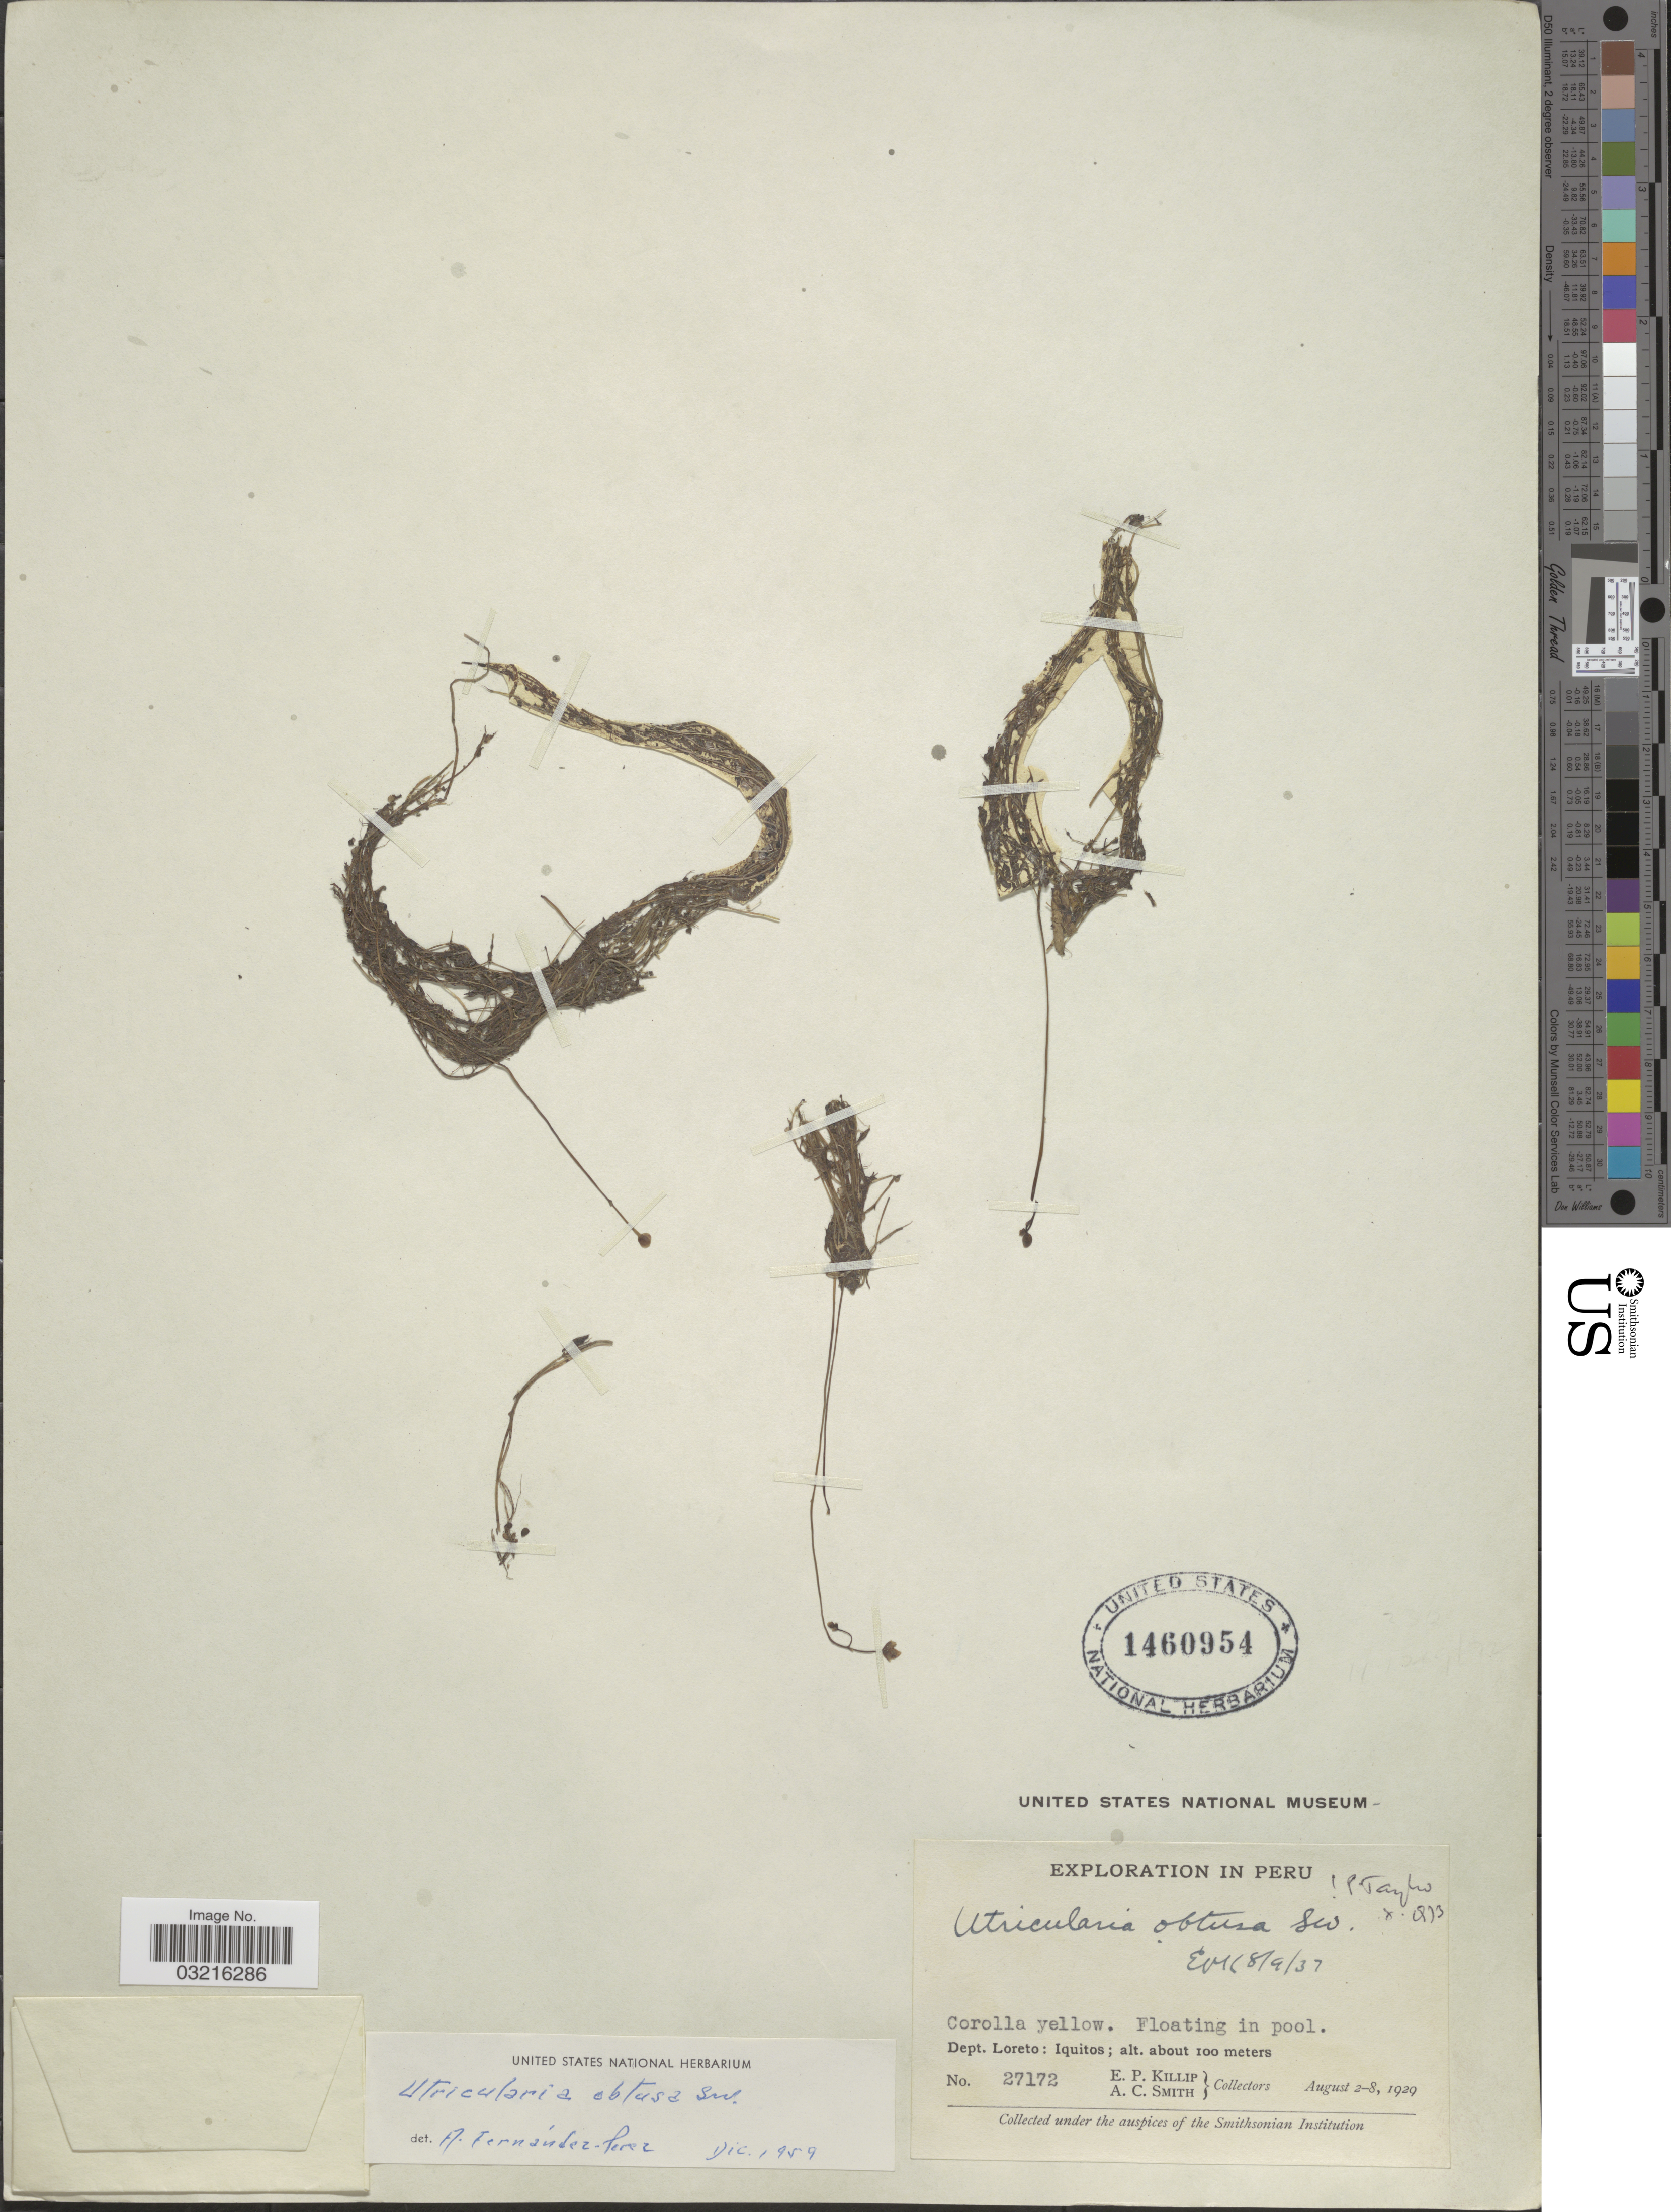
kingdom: Plantae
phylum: Tracheophyta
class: Magnoliopsida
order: Lamiales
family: Lentibulariaceae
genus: Utricularia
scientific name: Utricularia gibba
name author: L.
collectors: E. P. Killip & A. C. Smith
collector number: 27172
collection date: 1929-08-02/1929-08-08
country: Peru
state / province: Loreto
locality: Dept. Loreto: Iquitos.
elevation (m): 100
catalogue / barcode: US 1460954